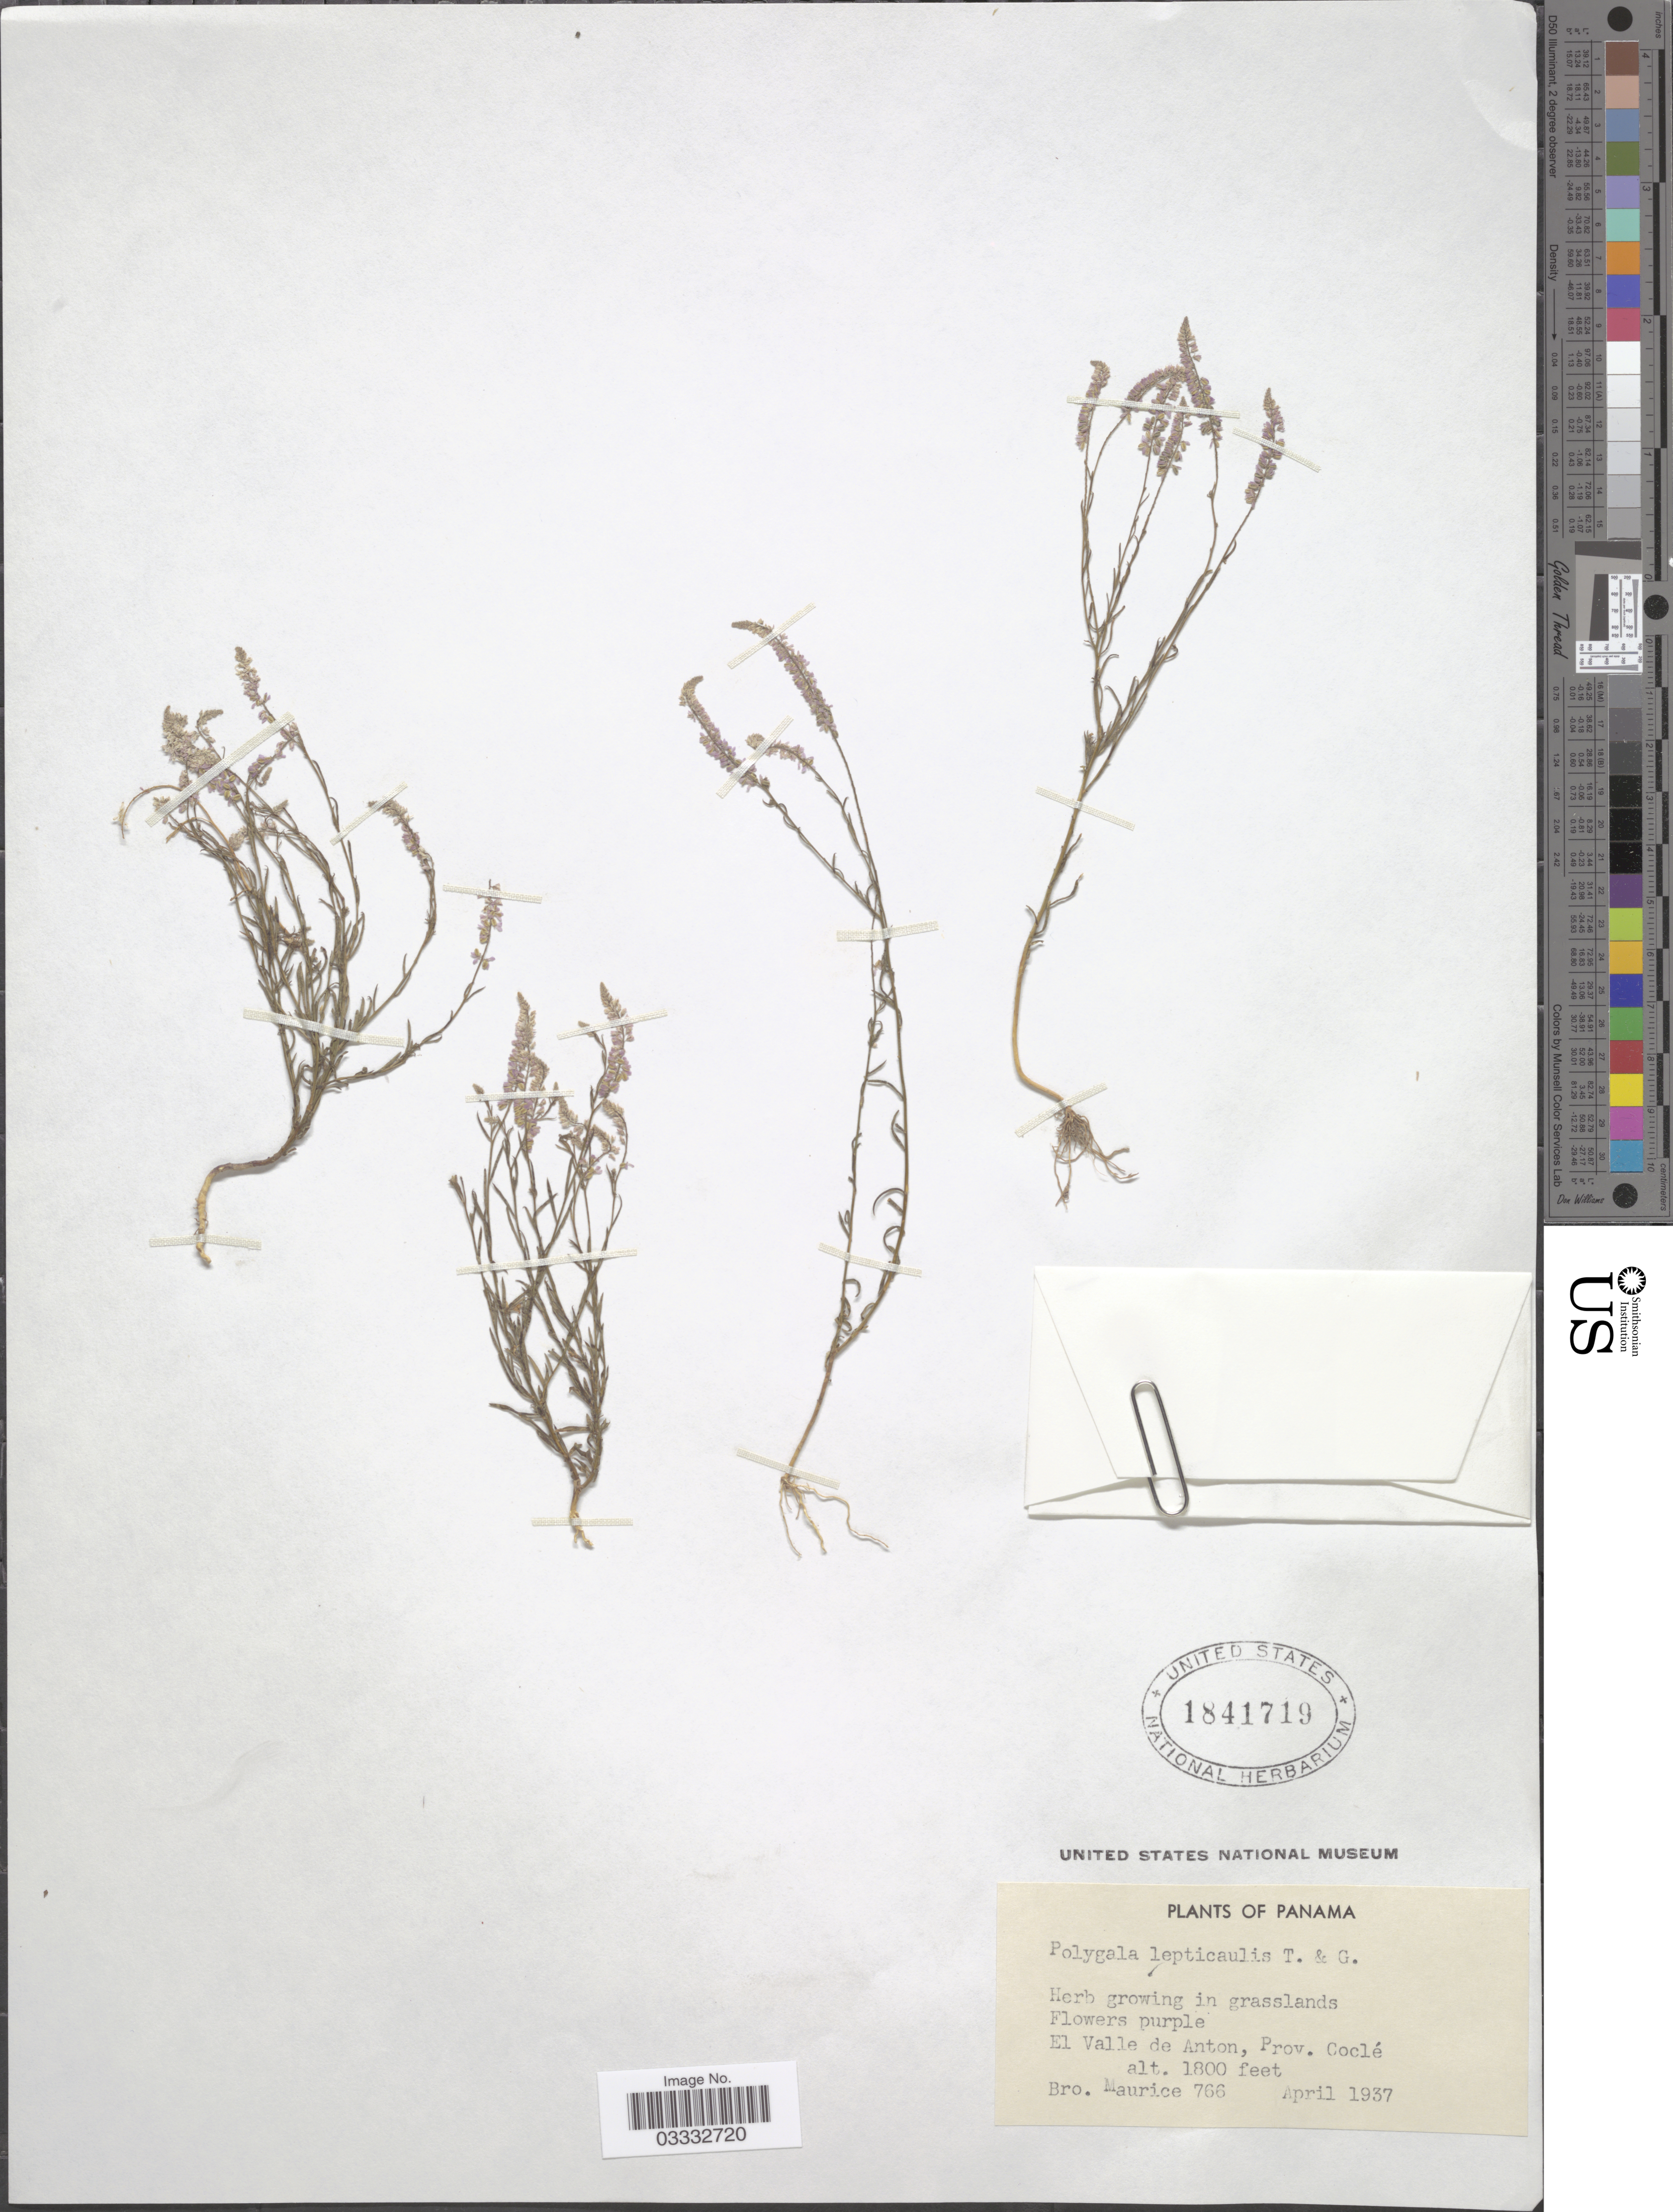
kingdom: Plantae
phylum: Tracheophyta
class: Magnoliopsida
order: Fabales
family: Polygalaceae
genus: Polygala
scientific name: Polygala leptocaulis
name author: Torr. & A. Gray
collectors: B. Maurice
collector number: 766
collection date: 1937-04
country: Panama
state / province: Coclé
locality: El Valle de Anton.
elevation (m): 549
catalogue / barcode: US 1841719